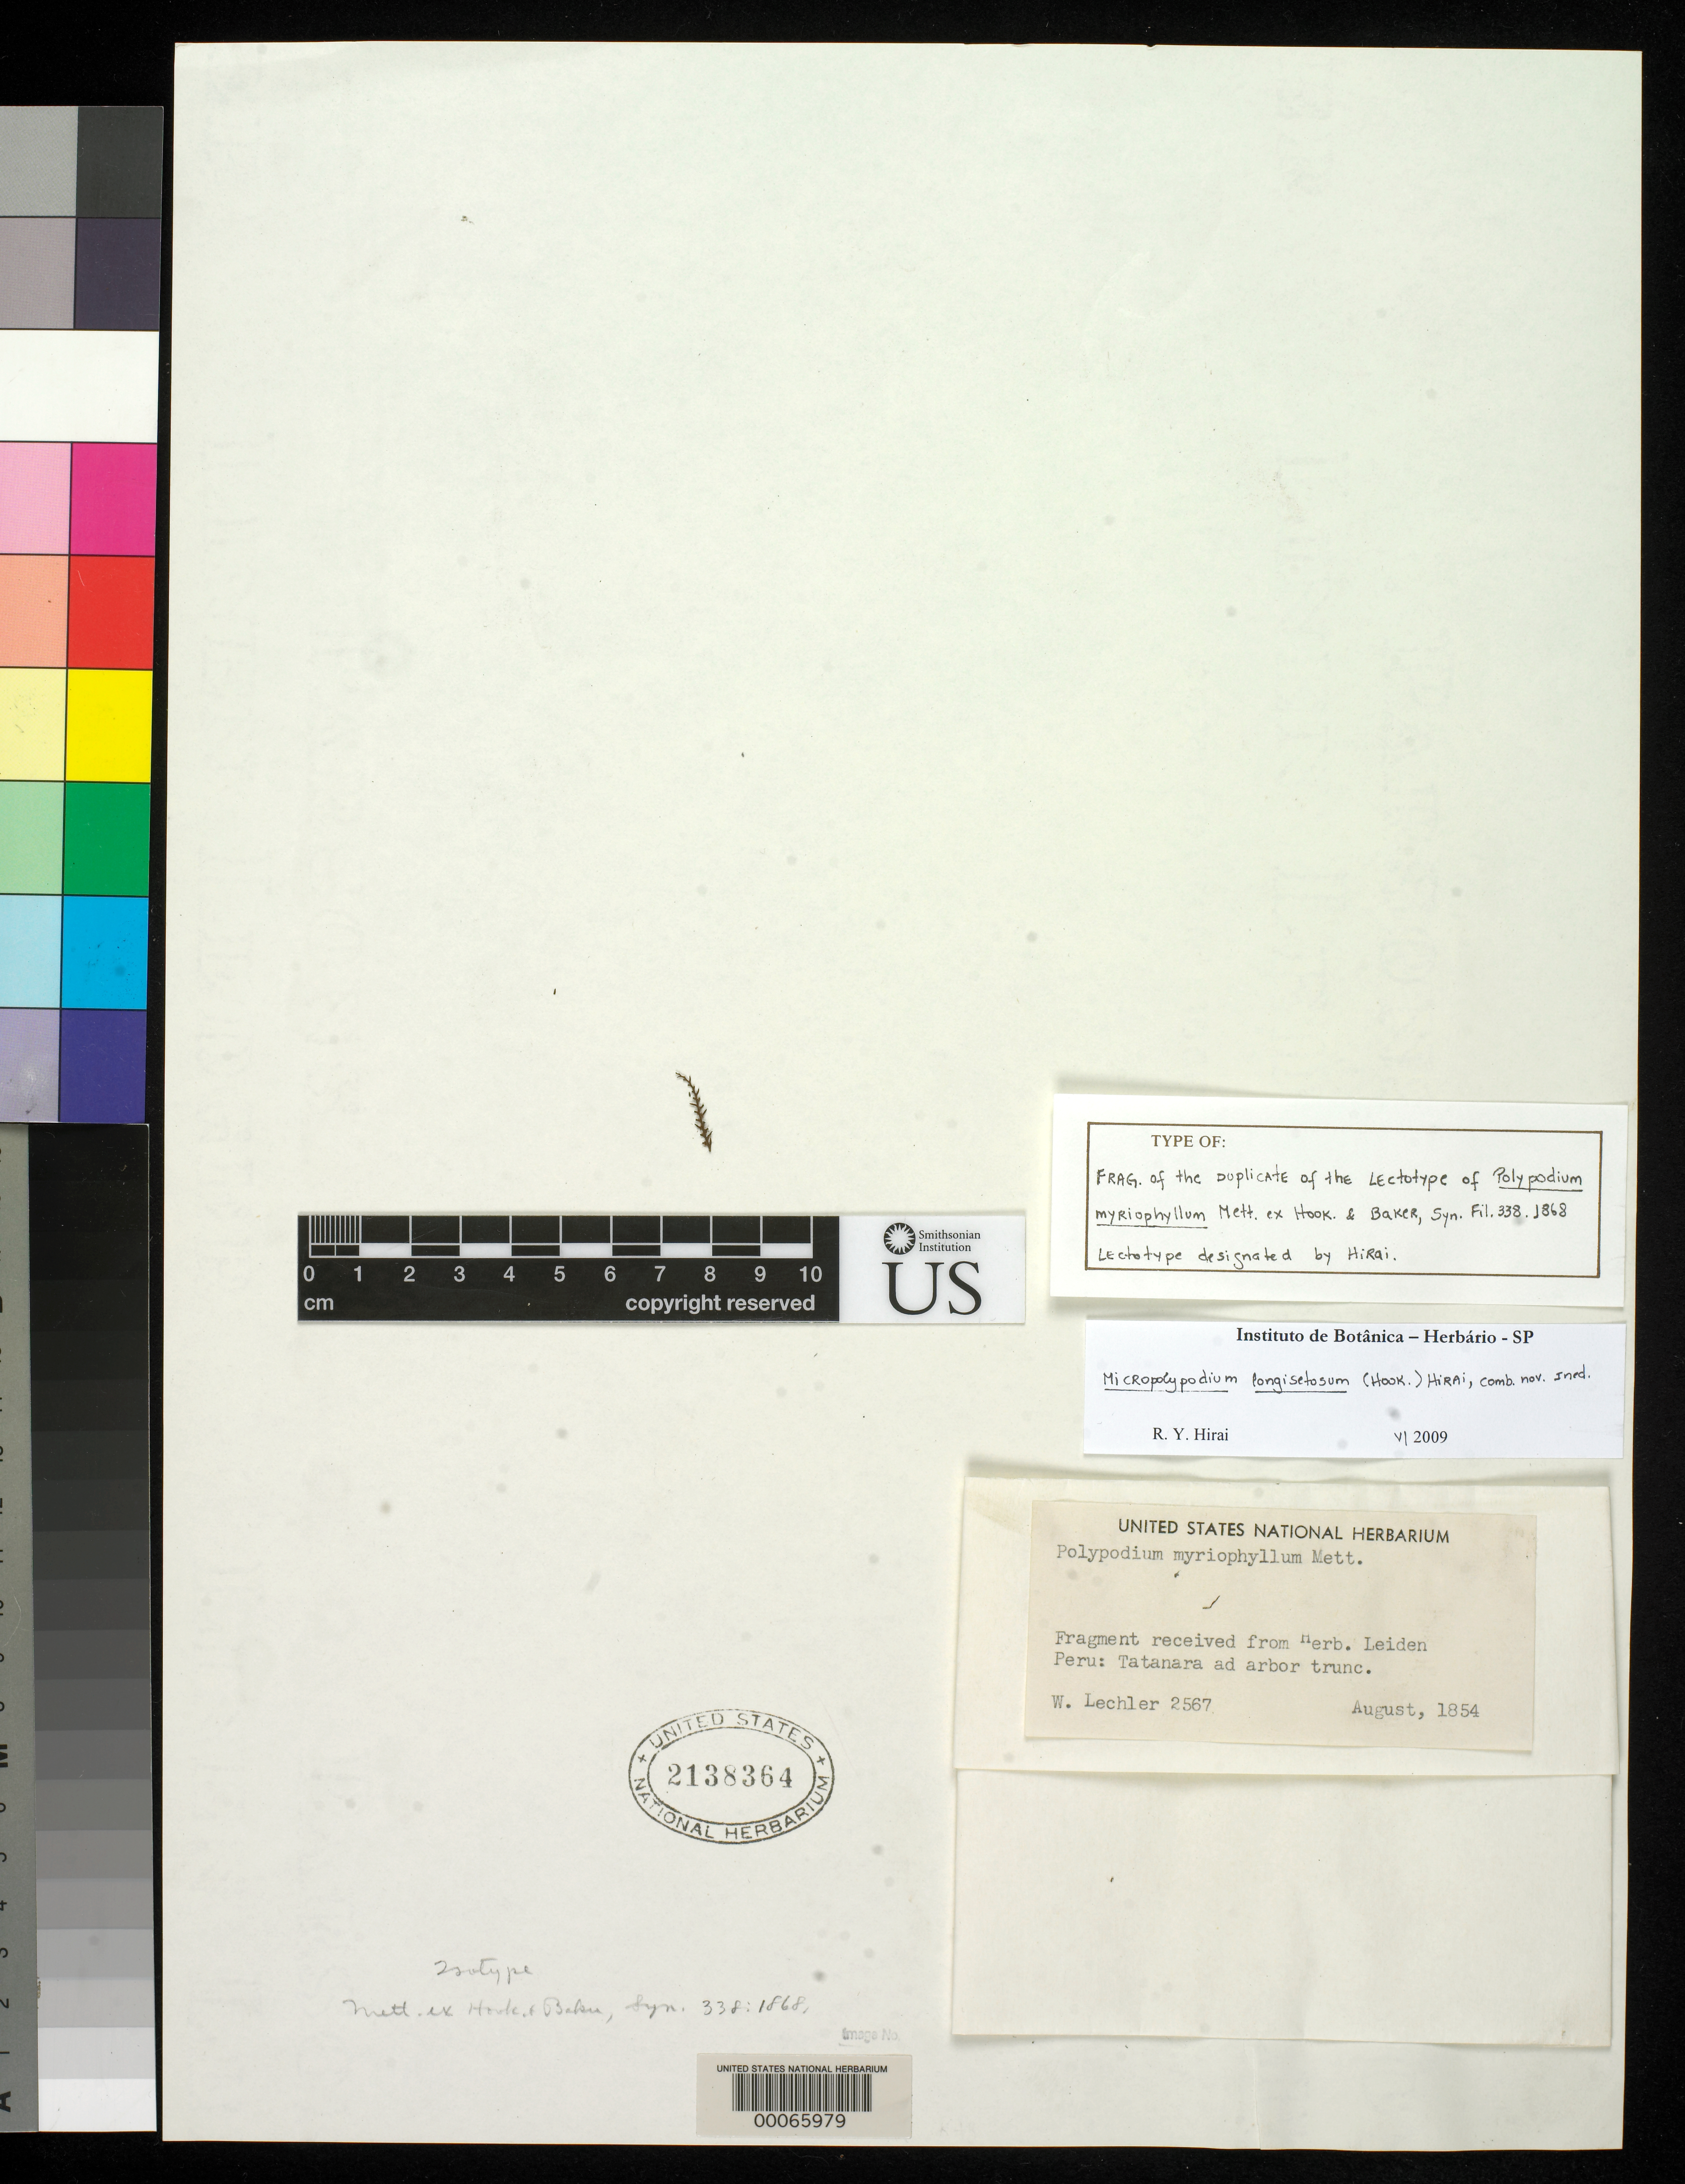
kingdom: Plantae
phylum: Tracheophyta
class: Polypodiopsida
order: Polypodiales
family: Polypodiaceae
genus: Polypodium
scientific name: Polypodium myriophyllum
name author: Mett. ex Hook. & Baker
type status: Isotype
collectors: W. Lechler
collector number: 2567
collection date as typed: Aug 1854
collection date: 1854-08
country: Peru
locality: Tatanara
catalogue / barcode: US 2138364